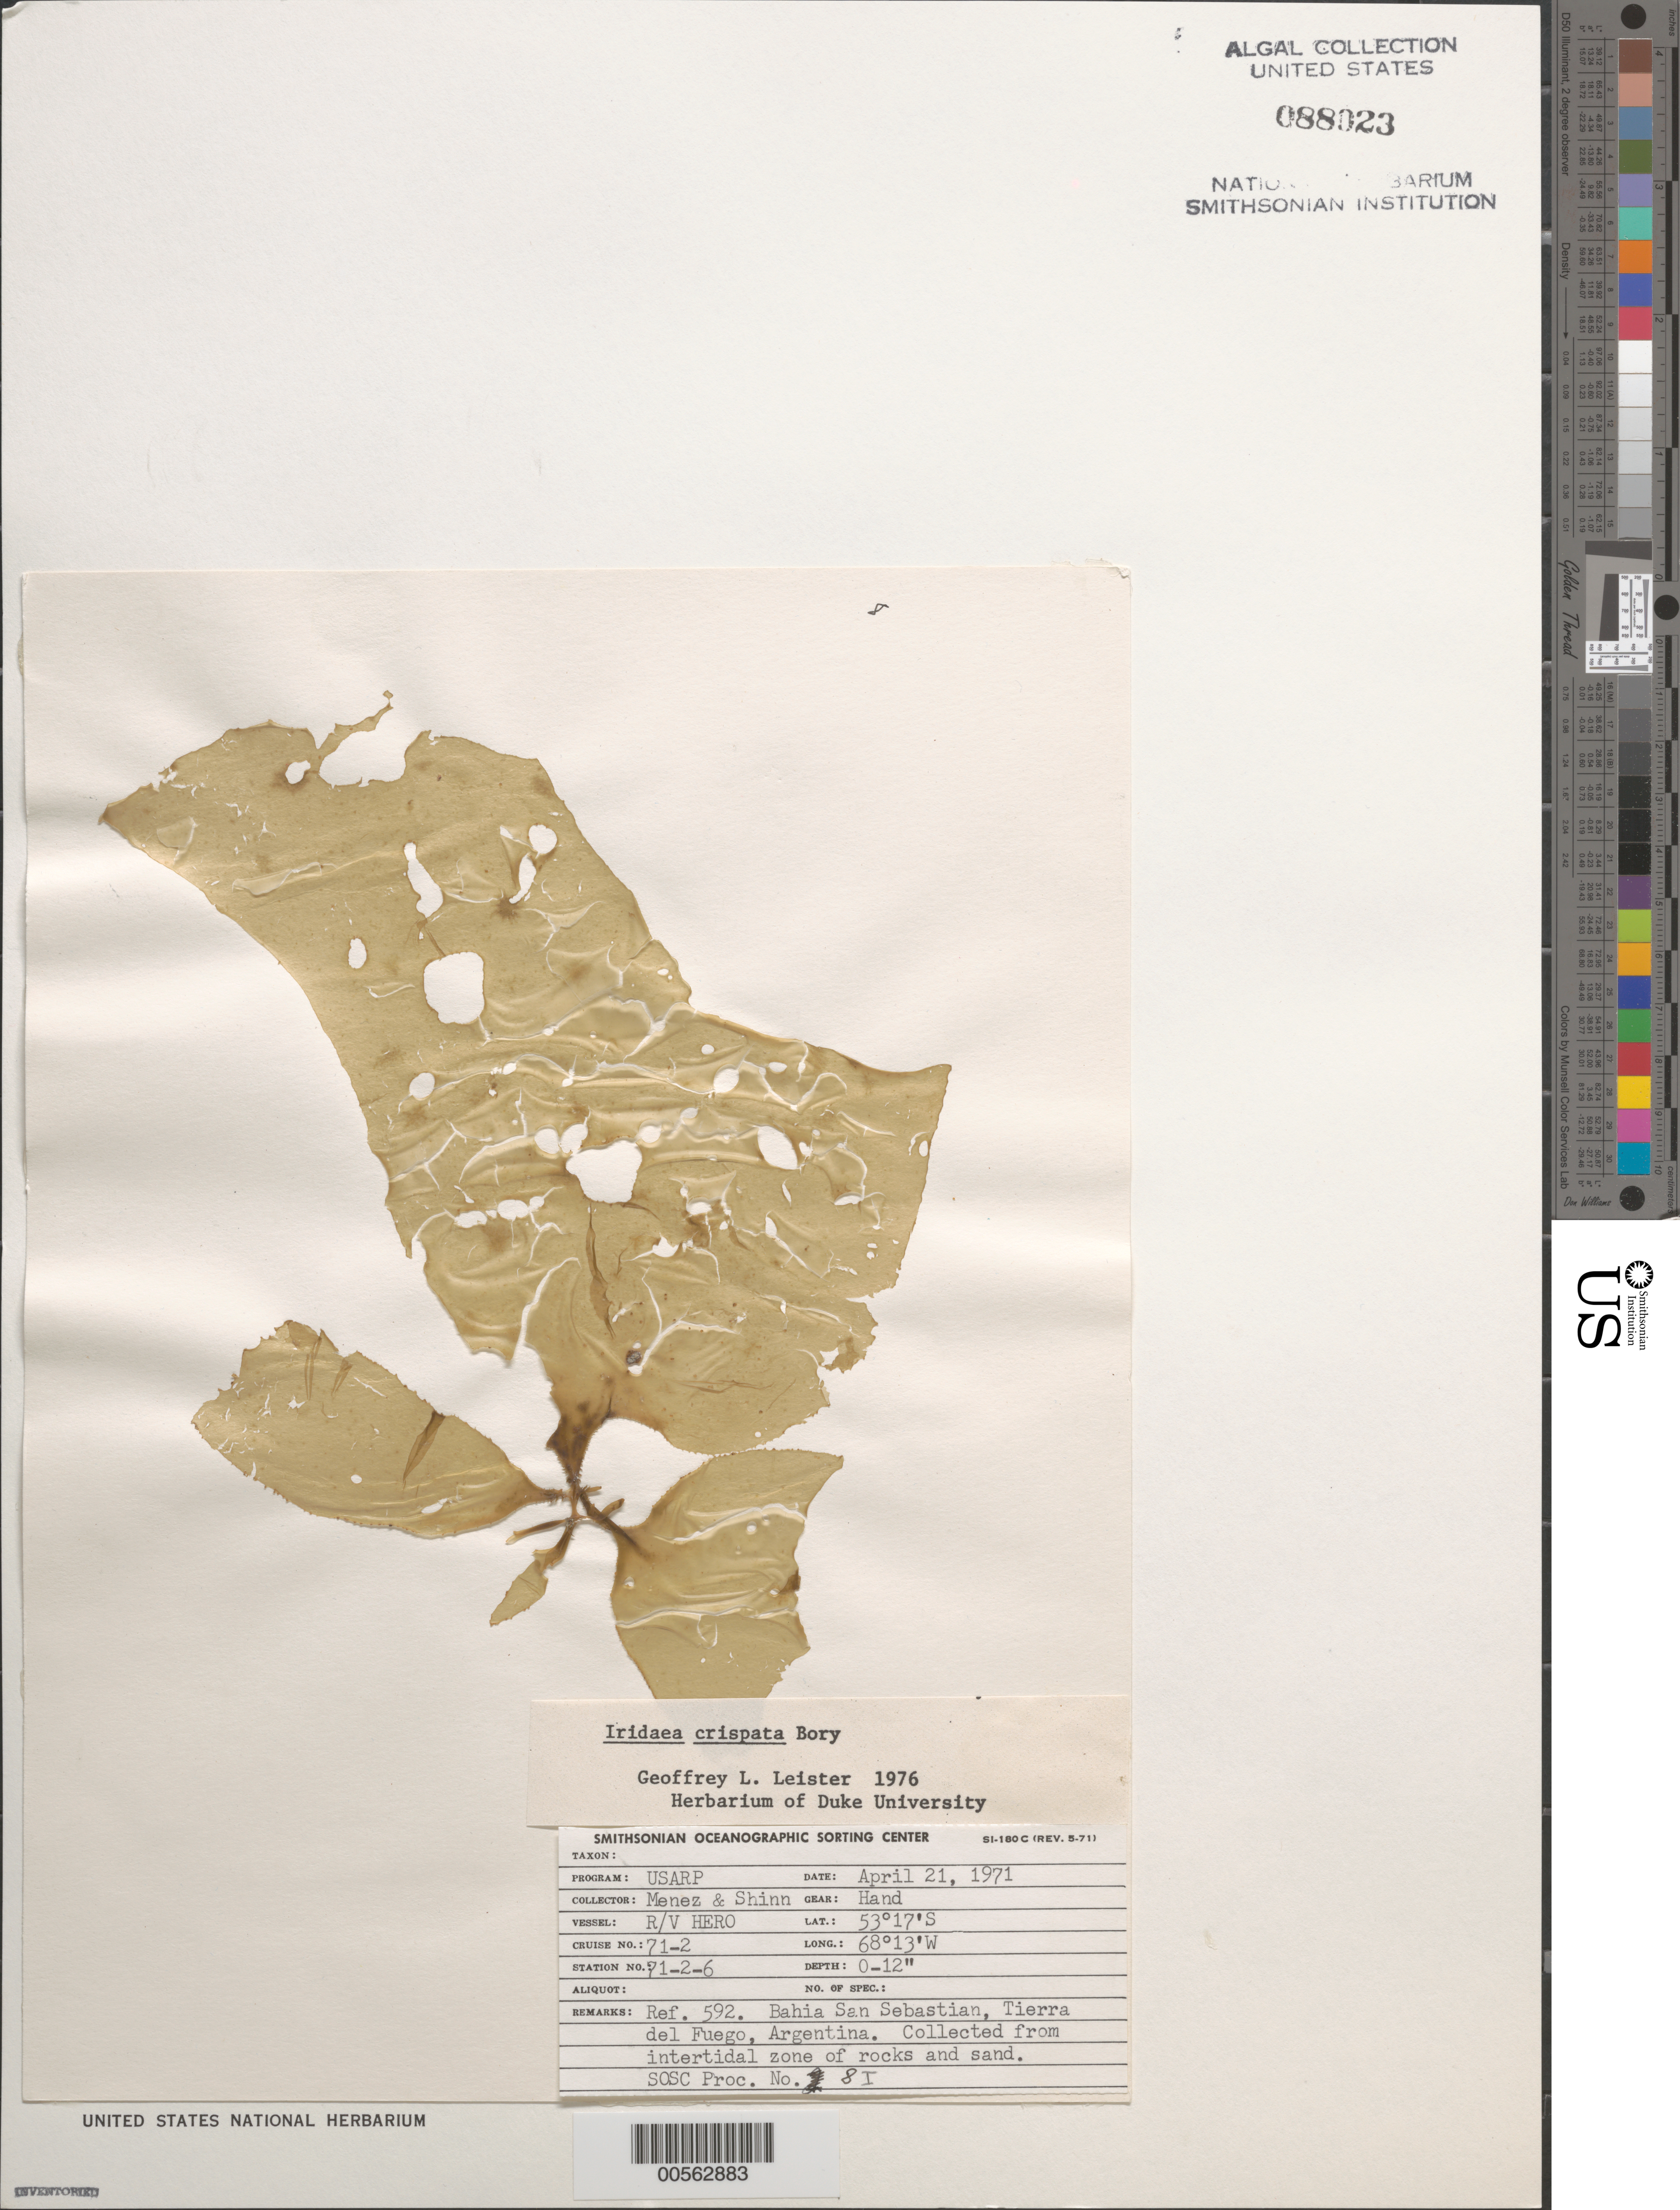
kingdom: Plantae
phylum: Rhodophyta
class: Florideophyceae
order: Gigartinales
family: Gigartinaceae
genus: Sarcothalia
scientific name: Sarcothalia crispata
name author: (Bory) Leister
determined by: Algae name updating Project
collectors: Meñez & -. Shinn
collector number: Station 71-2-6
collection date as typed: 21 Apr 1969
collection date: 1969-04-21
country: Argentina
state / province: Tierra del Fuego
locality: Bahia San Sebastian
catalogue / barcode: US 88023